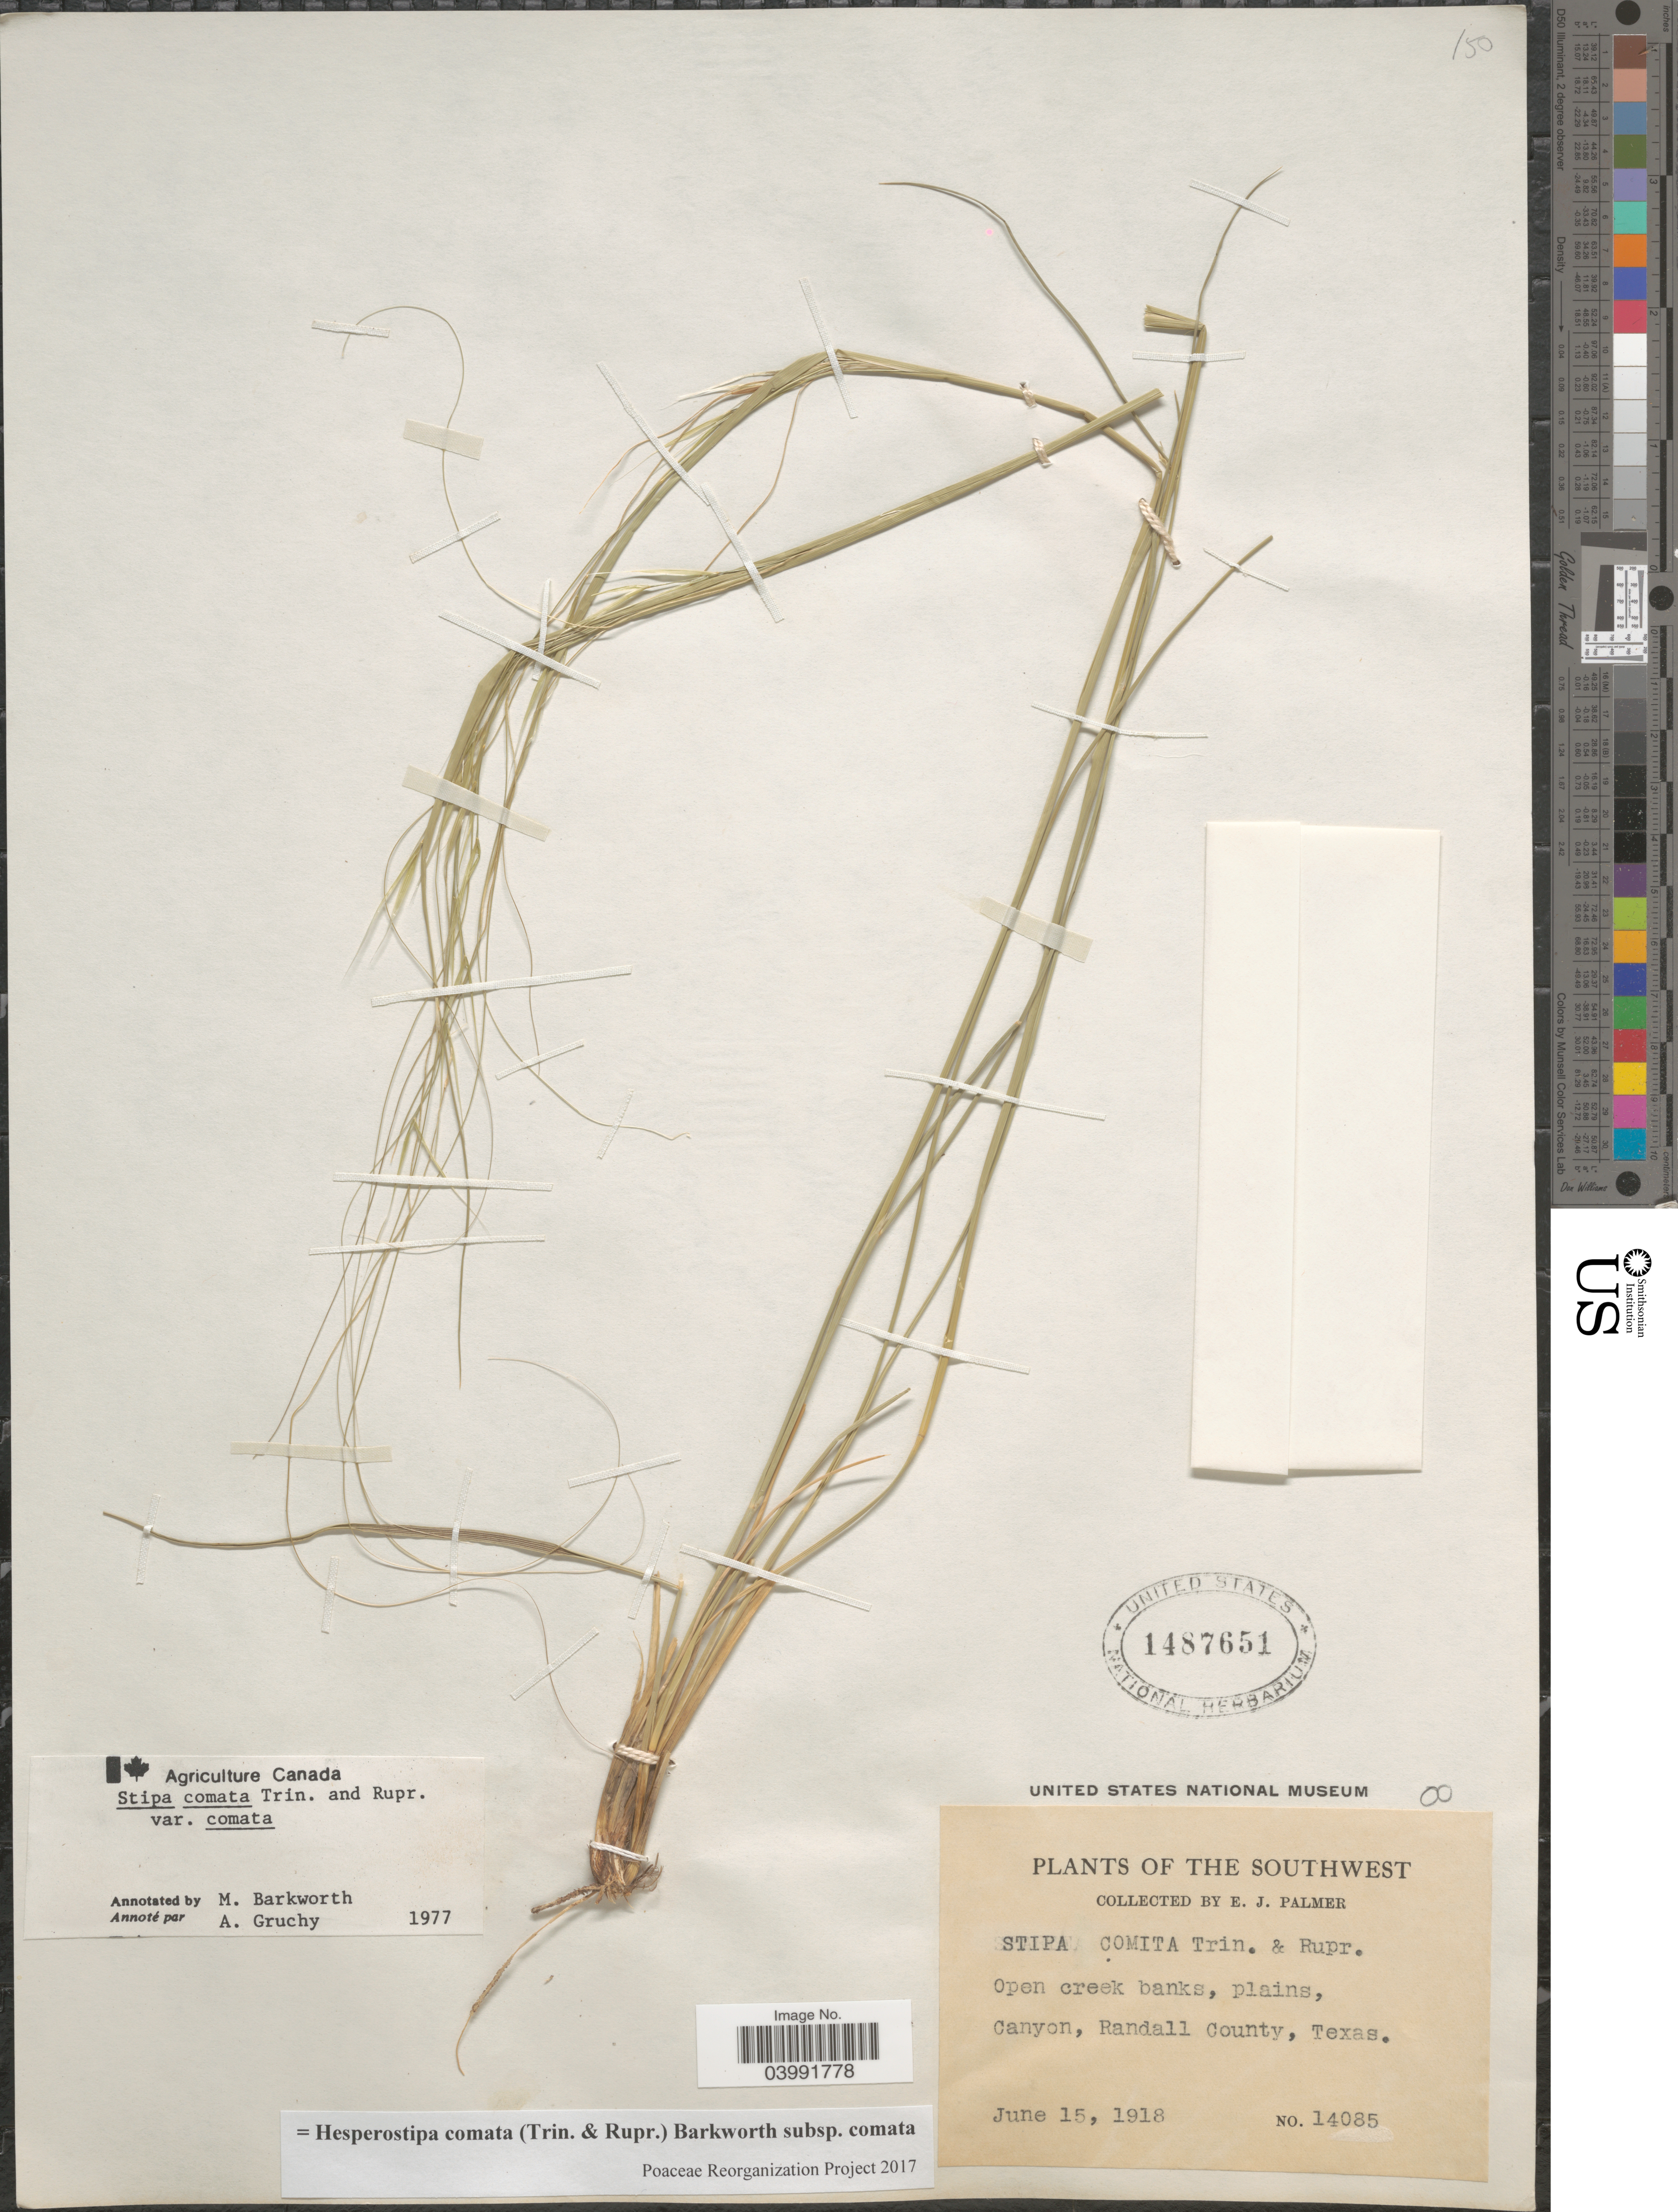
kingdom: Plantae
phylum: Tracheophyta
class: Liliopsida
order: Poales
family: Poaceae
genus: Hesperostipa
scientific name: Hesperostipa comata subsp. comata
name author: (Trin. & Rupr.) Barkworth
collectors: E. J. Palmer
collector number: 14085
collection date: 1918-06-15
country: United States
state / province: Texas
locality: The Southwest. Open creek banks, plains, Canyon, Randall County.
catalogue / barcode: US 1487651